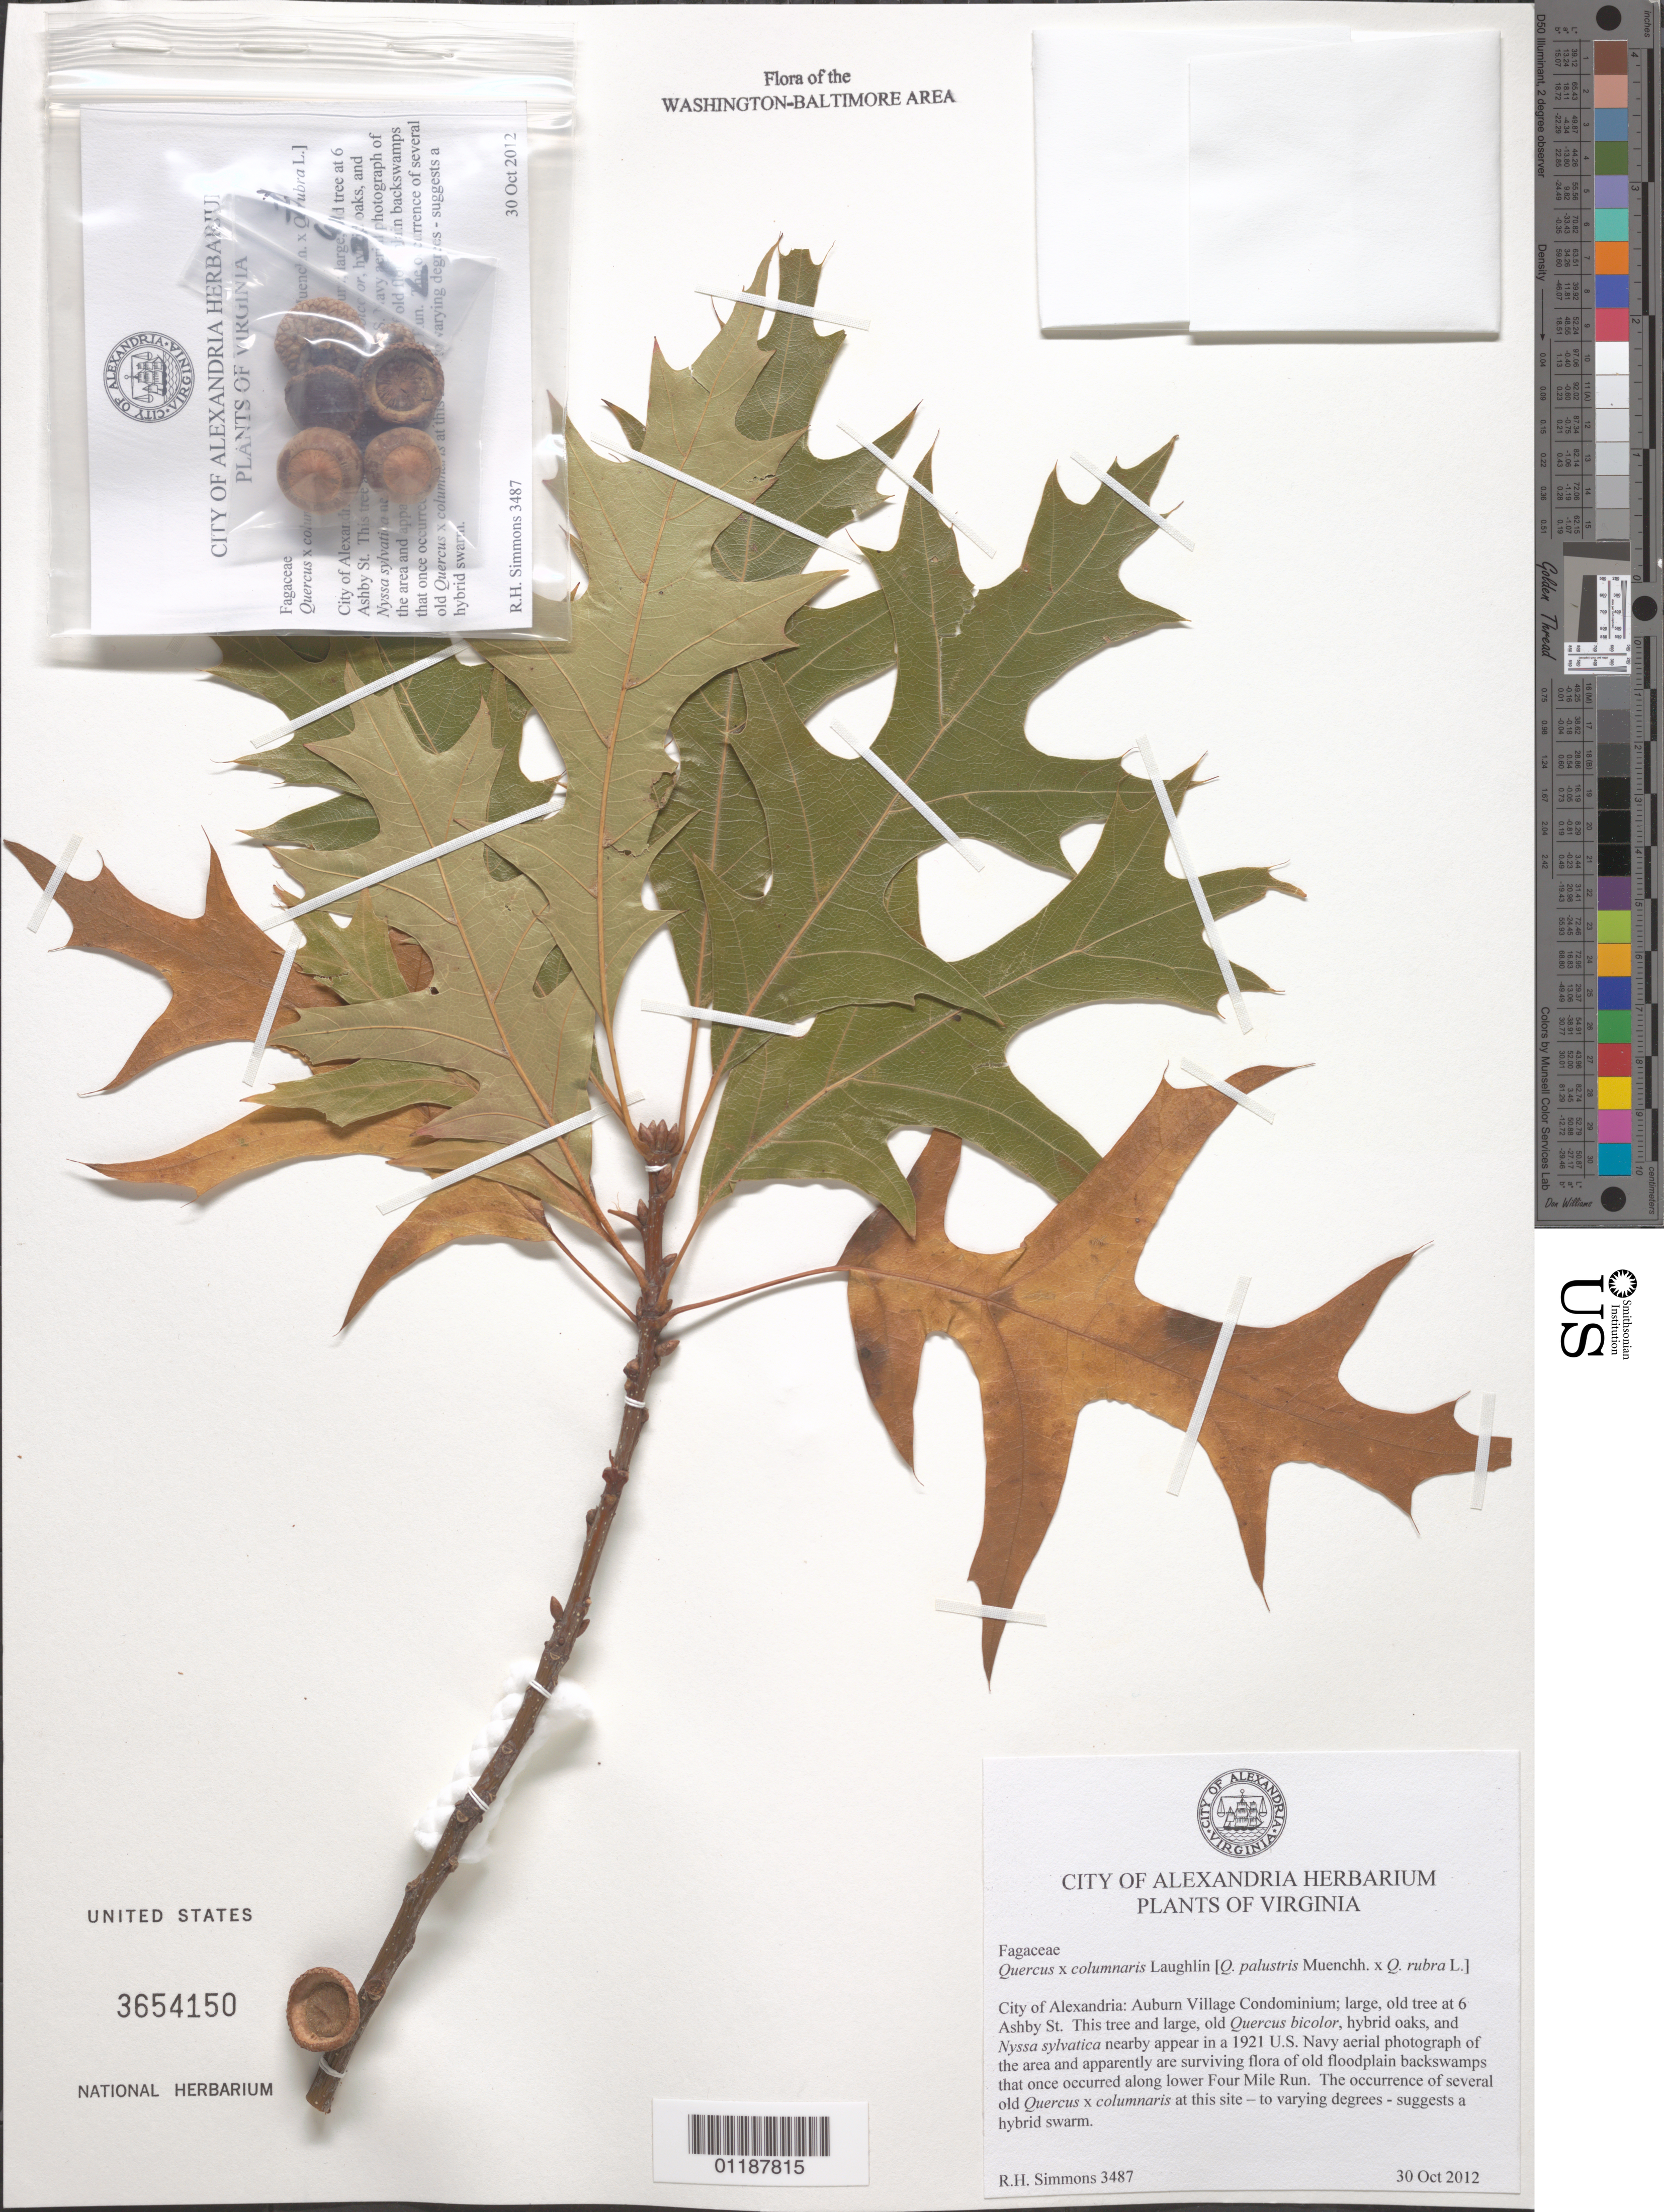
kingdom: Plantae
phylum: Tracheophyta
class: Magnoliopsida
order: Fagales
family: Fagaceae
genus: Quercus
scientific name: Quercus x columnaris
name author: Laughlin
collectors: R. Simmons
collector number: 3487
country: United States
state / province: Virginia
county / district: City of Alexandria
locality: City of Alexandria, Auburn Village Condominium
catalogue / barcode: US 3654150